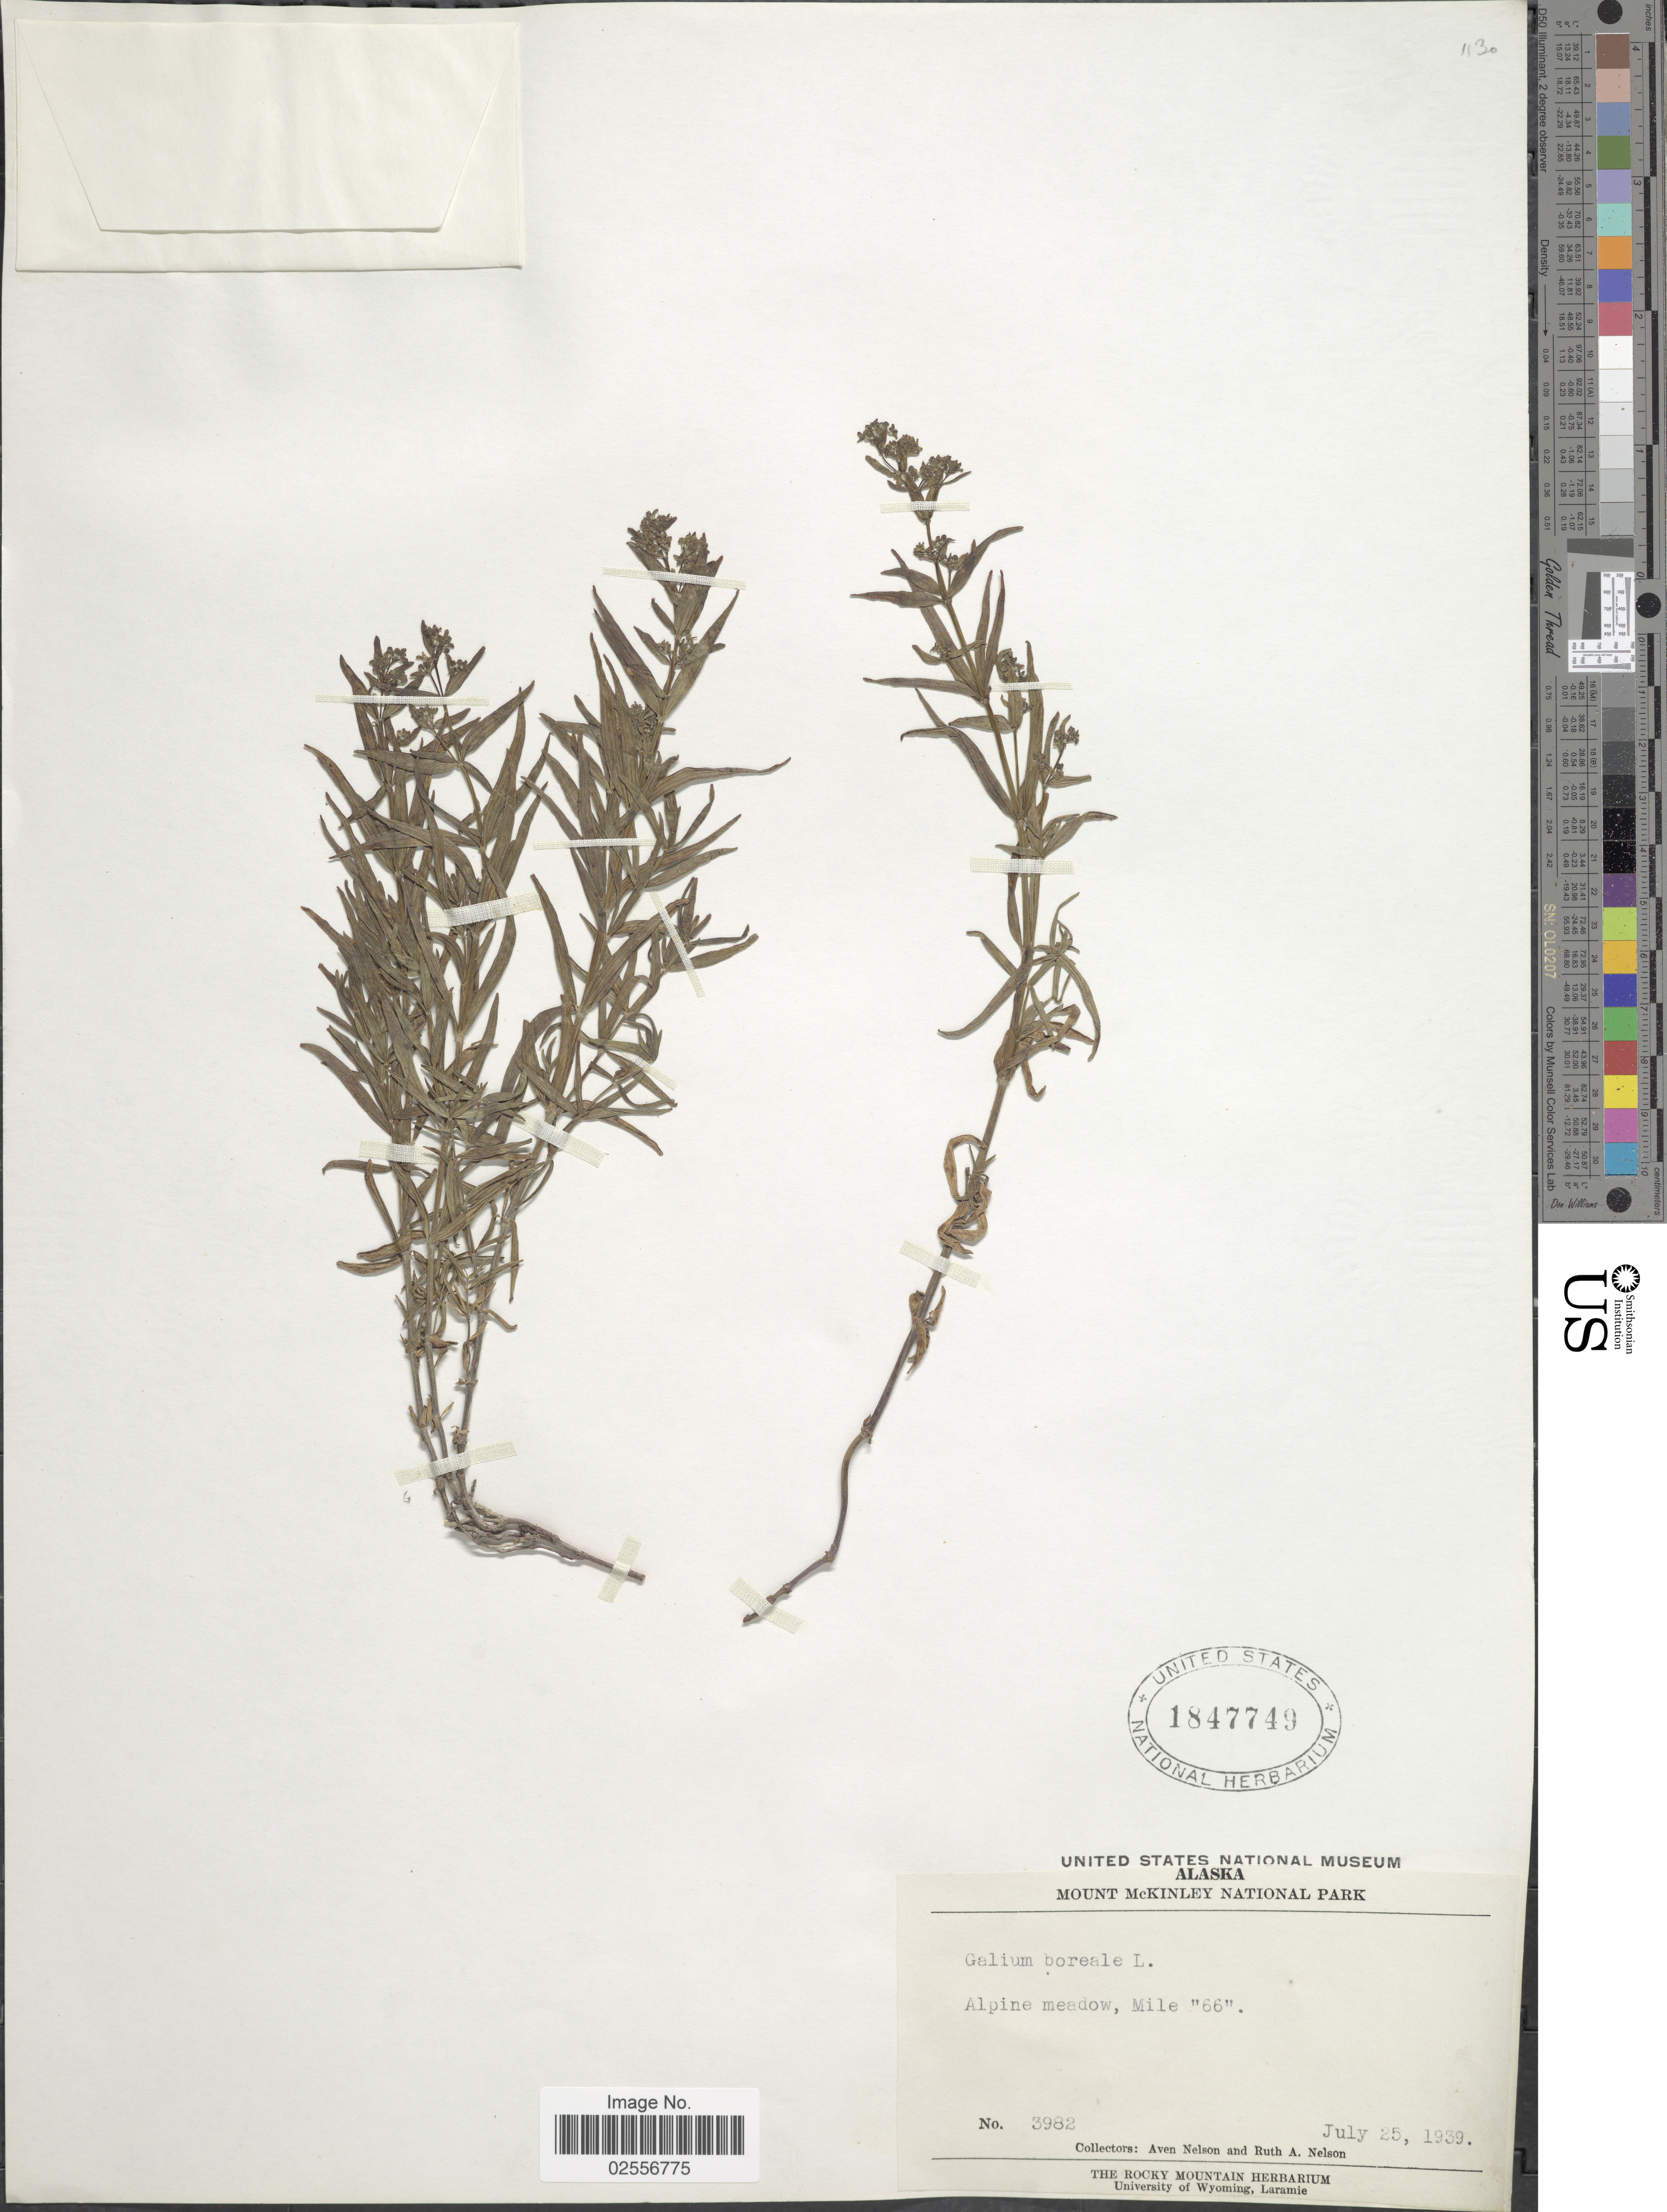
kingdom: Plantae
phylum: Tracheophyta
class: Magnoliopsida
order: Gentianales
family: Rubiaceae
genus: Galium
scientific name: Galium boreale L.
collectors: A. Nelson & R. A. Nelson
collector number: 3982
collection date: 1939-07-25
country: United States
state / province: Alaska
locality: Mount McKinley National Park. Alpine meadow, Mile "66".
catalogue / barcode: US 1847749